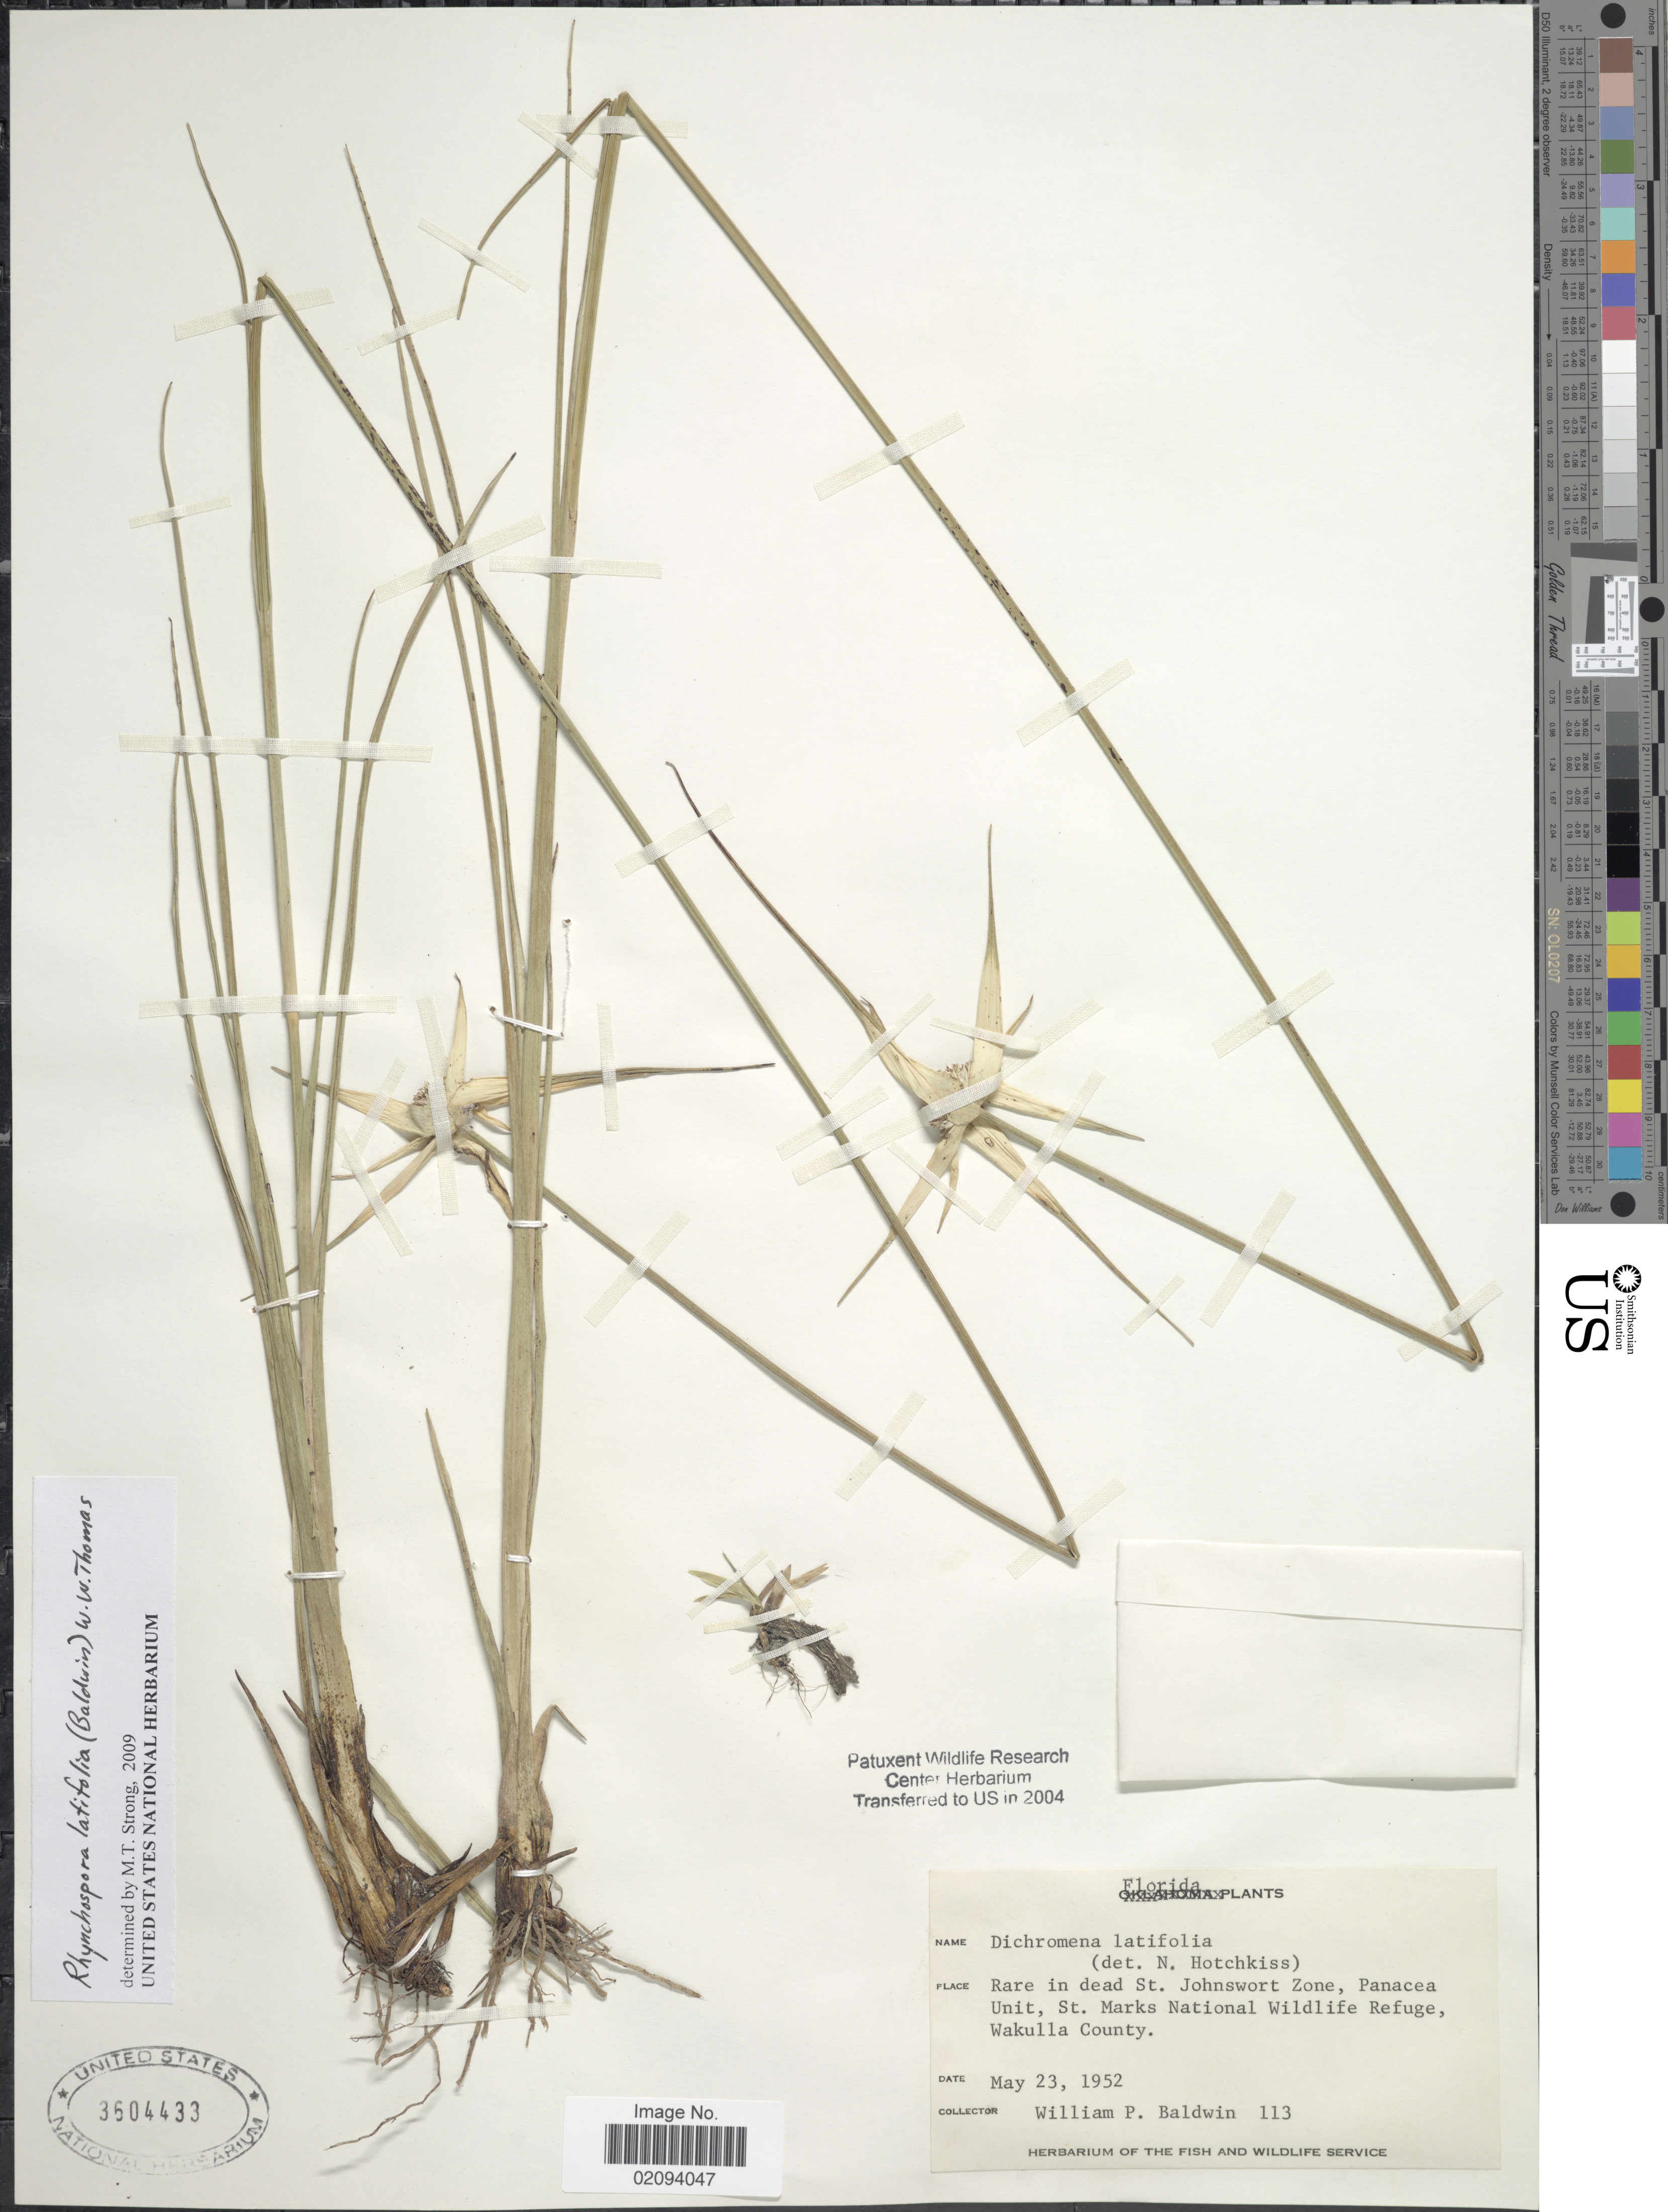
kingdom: Plantae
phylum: Tracheophyta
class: Liliopsida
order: Poales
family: Cyperaceae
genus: Rhynchospora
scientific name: Rhynchospora latifolia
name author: (Baldwin ex Elliott) W.W. Thomas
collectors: W. Baldwin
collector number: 113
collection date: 1952-05-23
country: United States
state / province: Florida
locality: Rare in dead St. Johnswort Zone, Panacea Unit, St. Marks National Wildlife Refuge,Wakulla County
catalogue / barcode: US 3604433